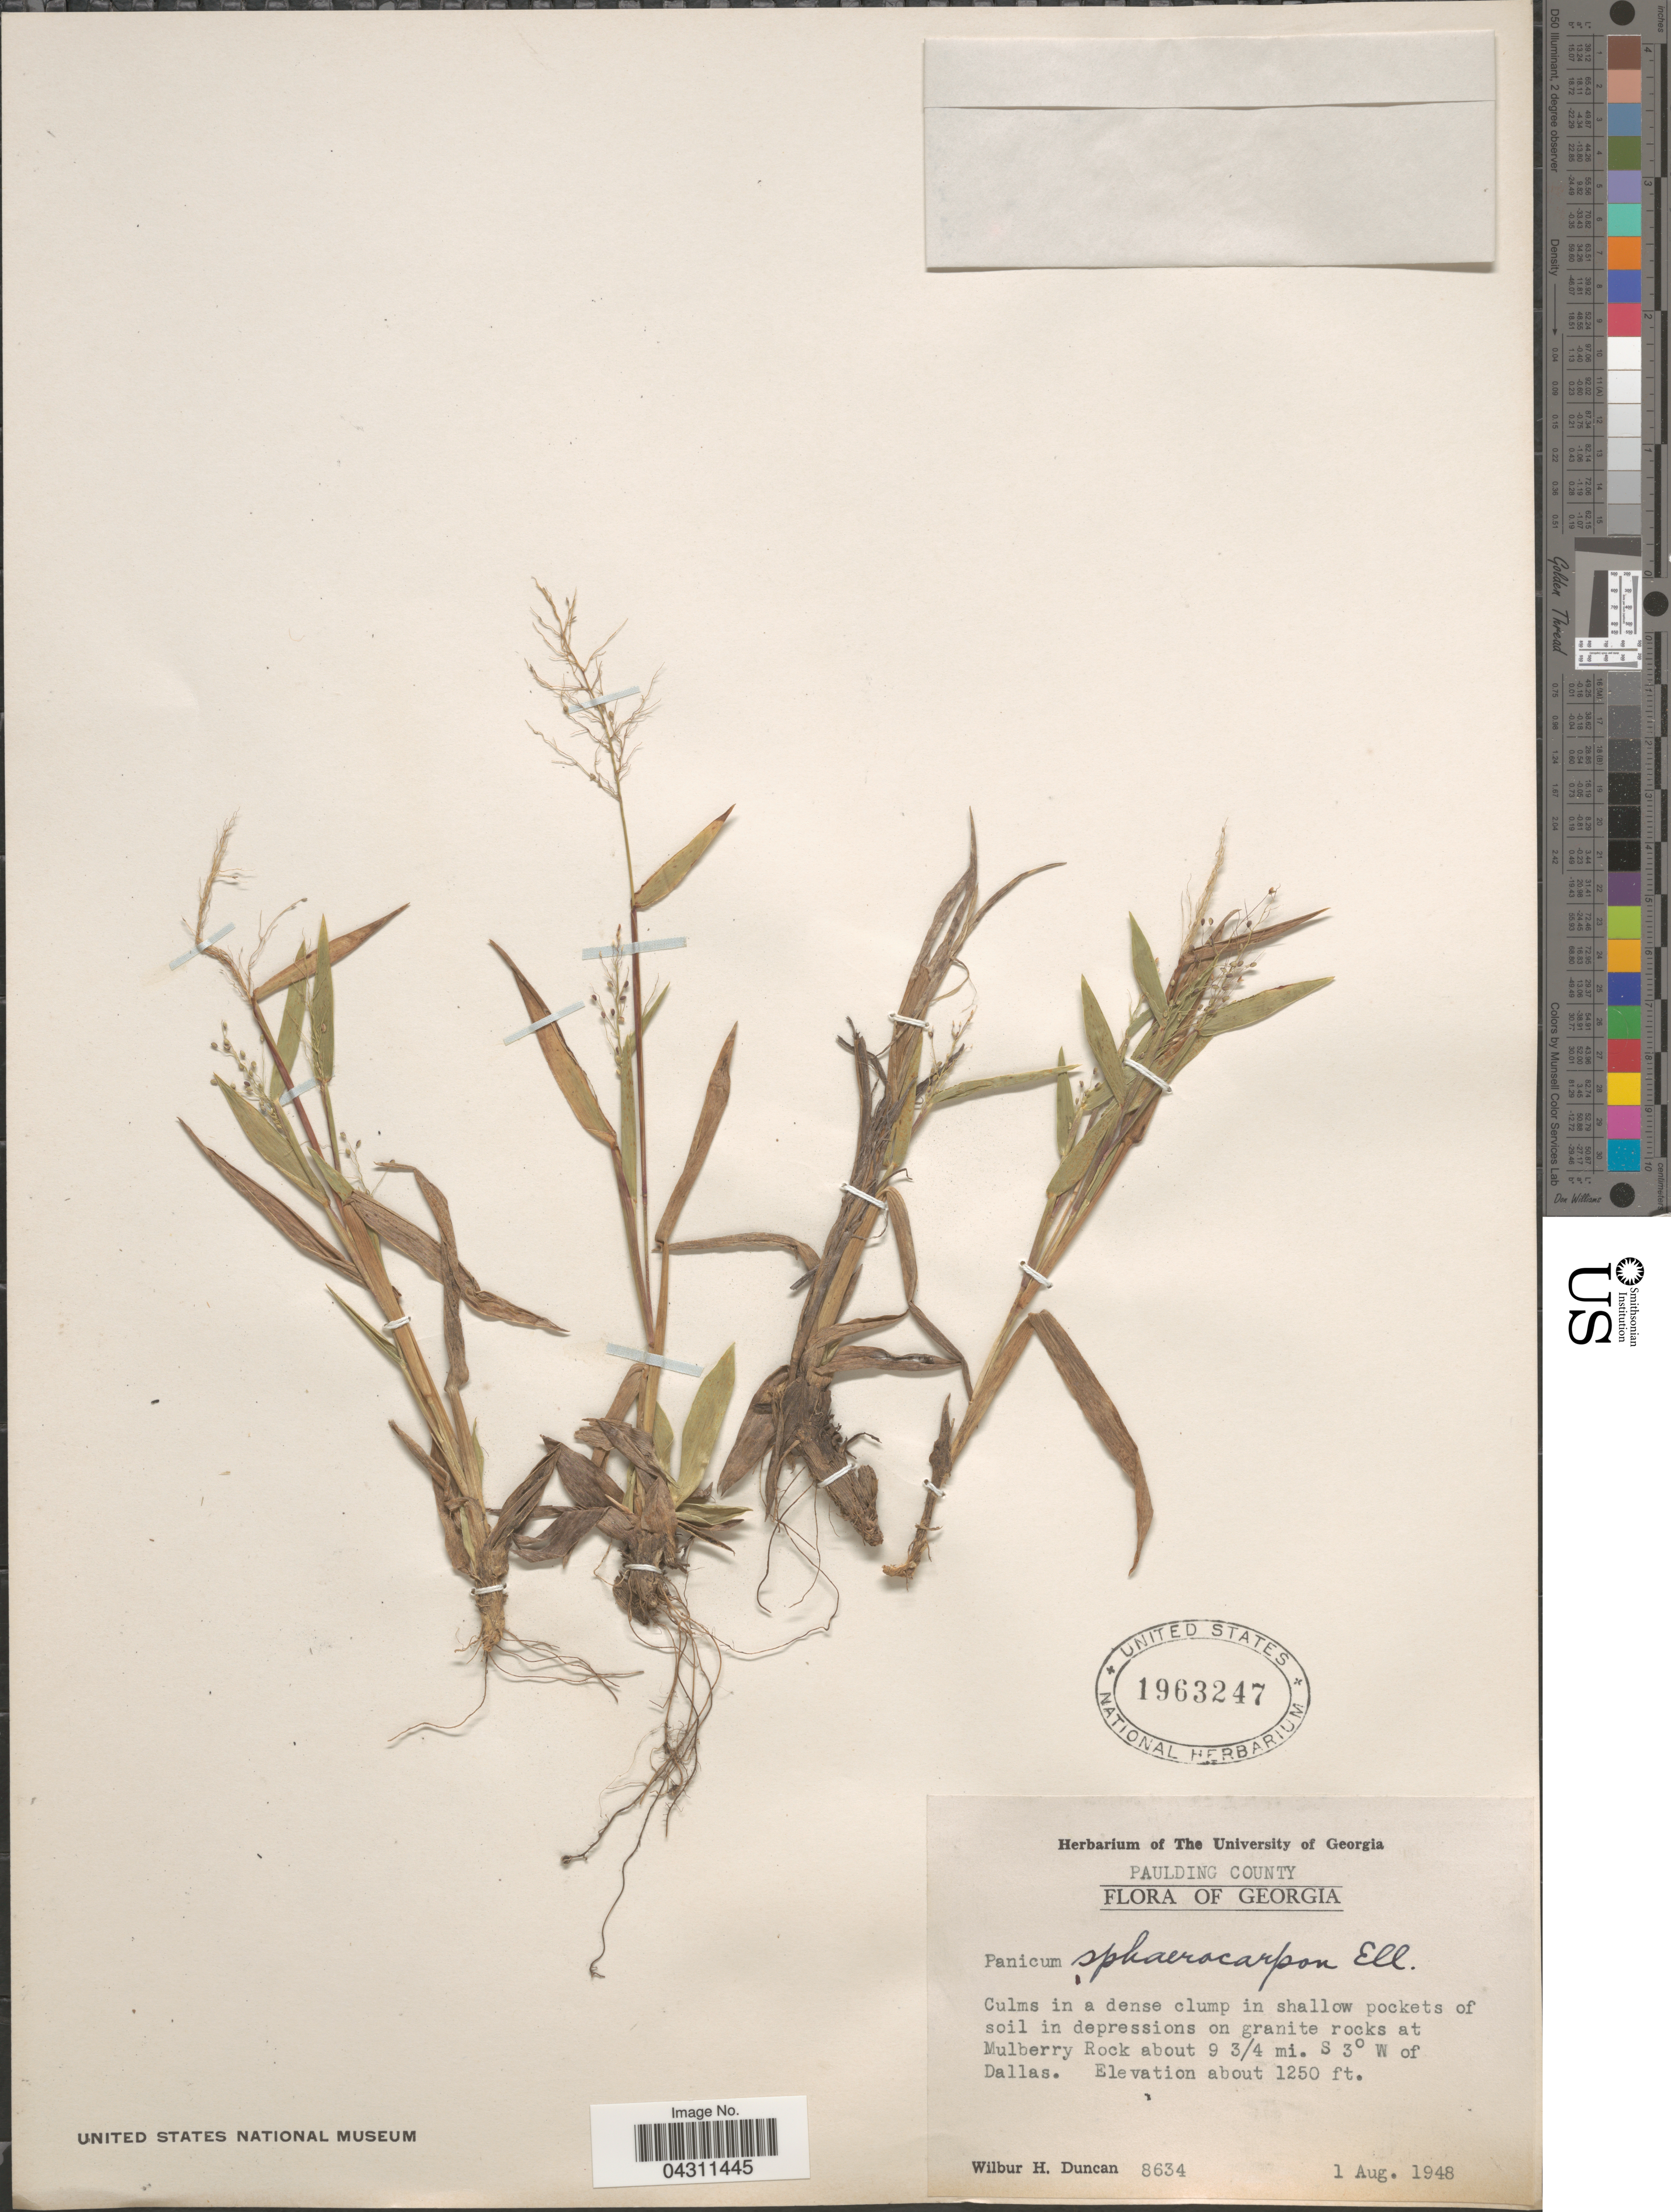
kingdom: Plantae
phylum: Tracheophyta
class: Liliopsida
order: Poales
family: Poaceae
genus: Dichanthelium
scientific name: Dichanthelium sphaerocarpon var. sphaerocarpon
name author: (Elliott) Gould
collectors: W. H. Duncan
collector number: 8634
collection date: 1948-08-01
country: United States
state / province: Georgia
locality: Paulding County. Culms in a dense clump in shallow pockets of soil in depressions on granite rocks at Mulberry Rock about 9 3/4 mi. S 3° W of Dallas.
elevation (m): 381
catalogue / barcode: US 1963247